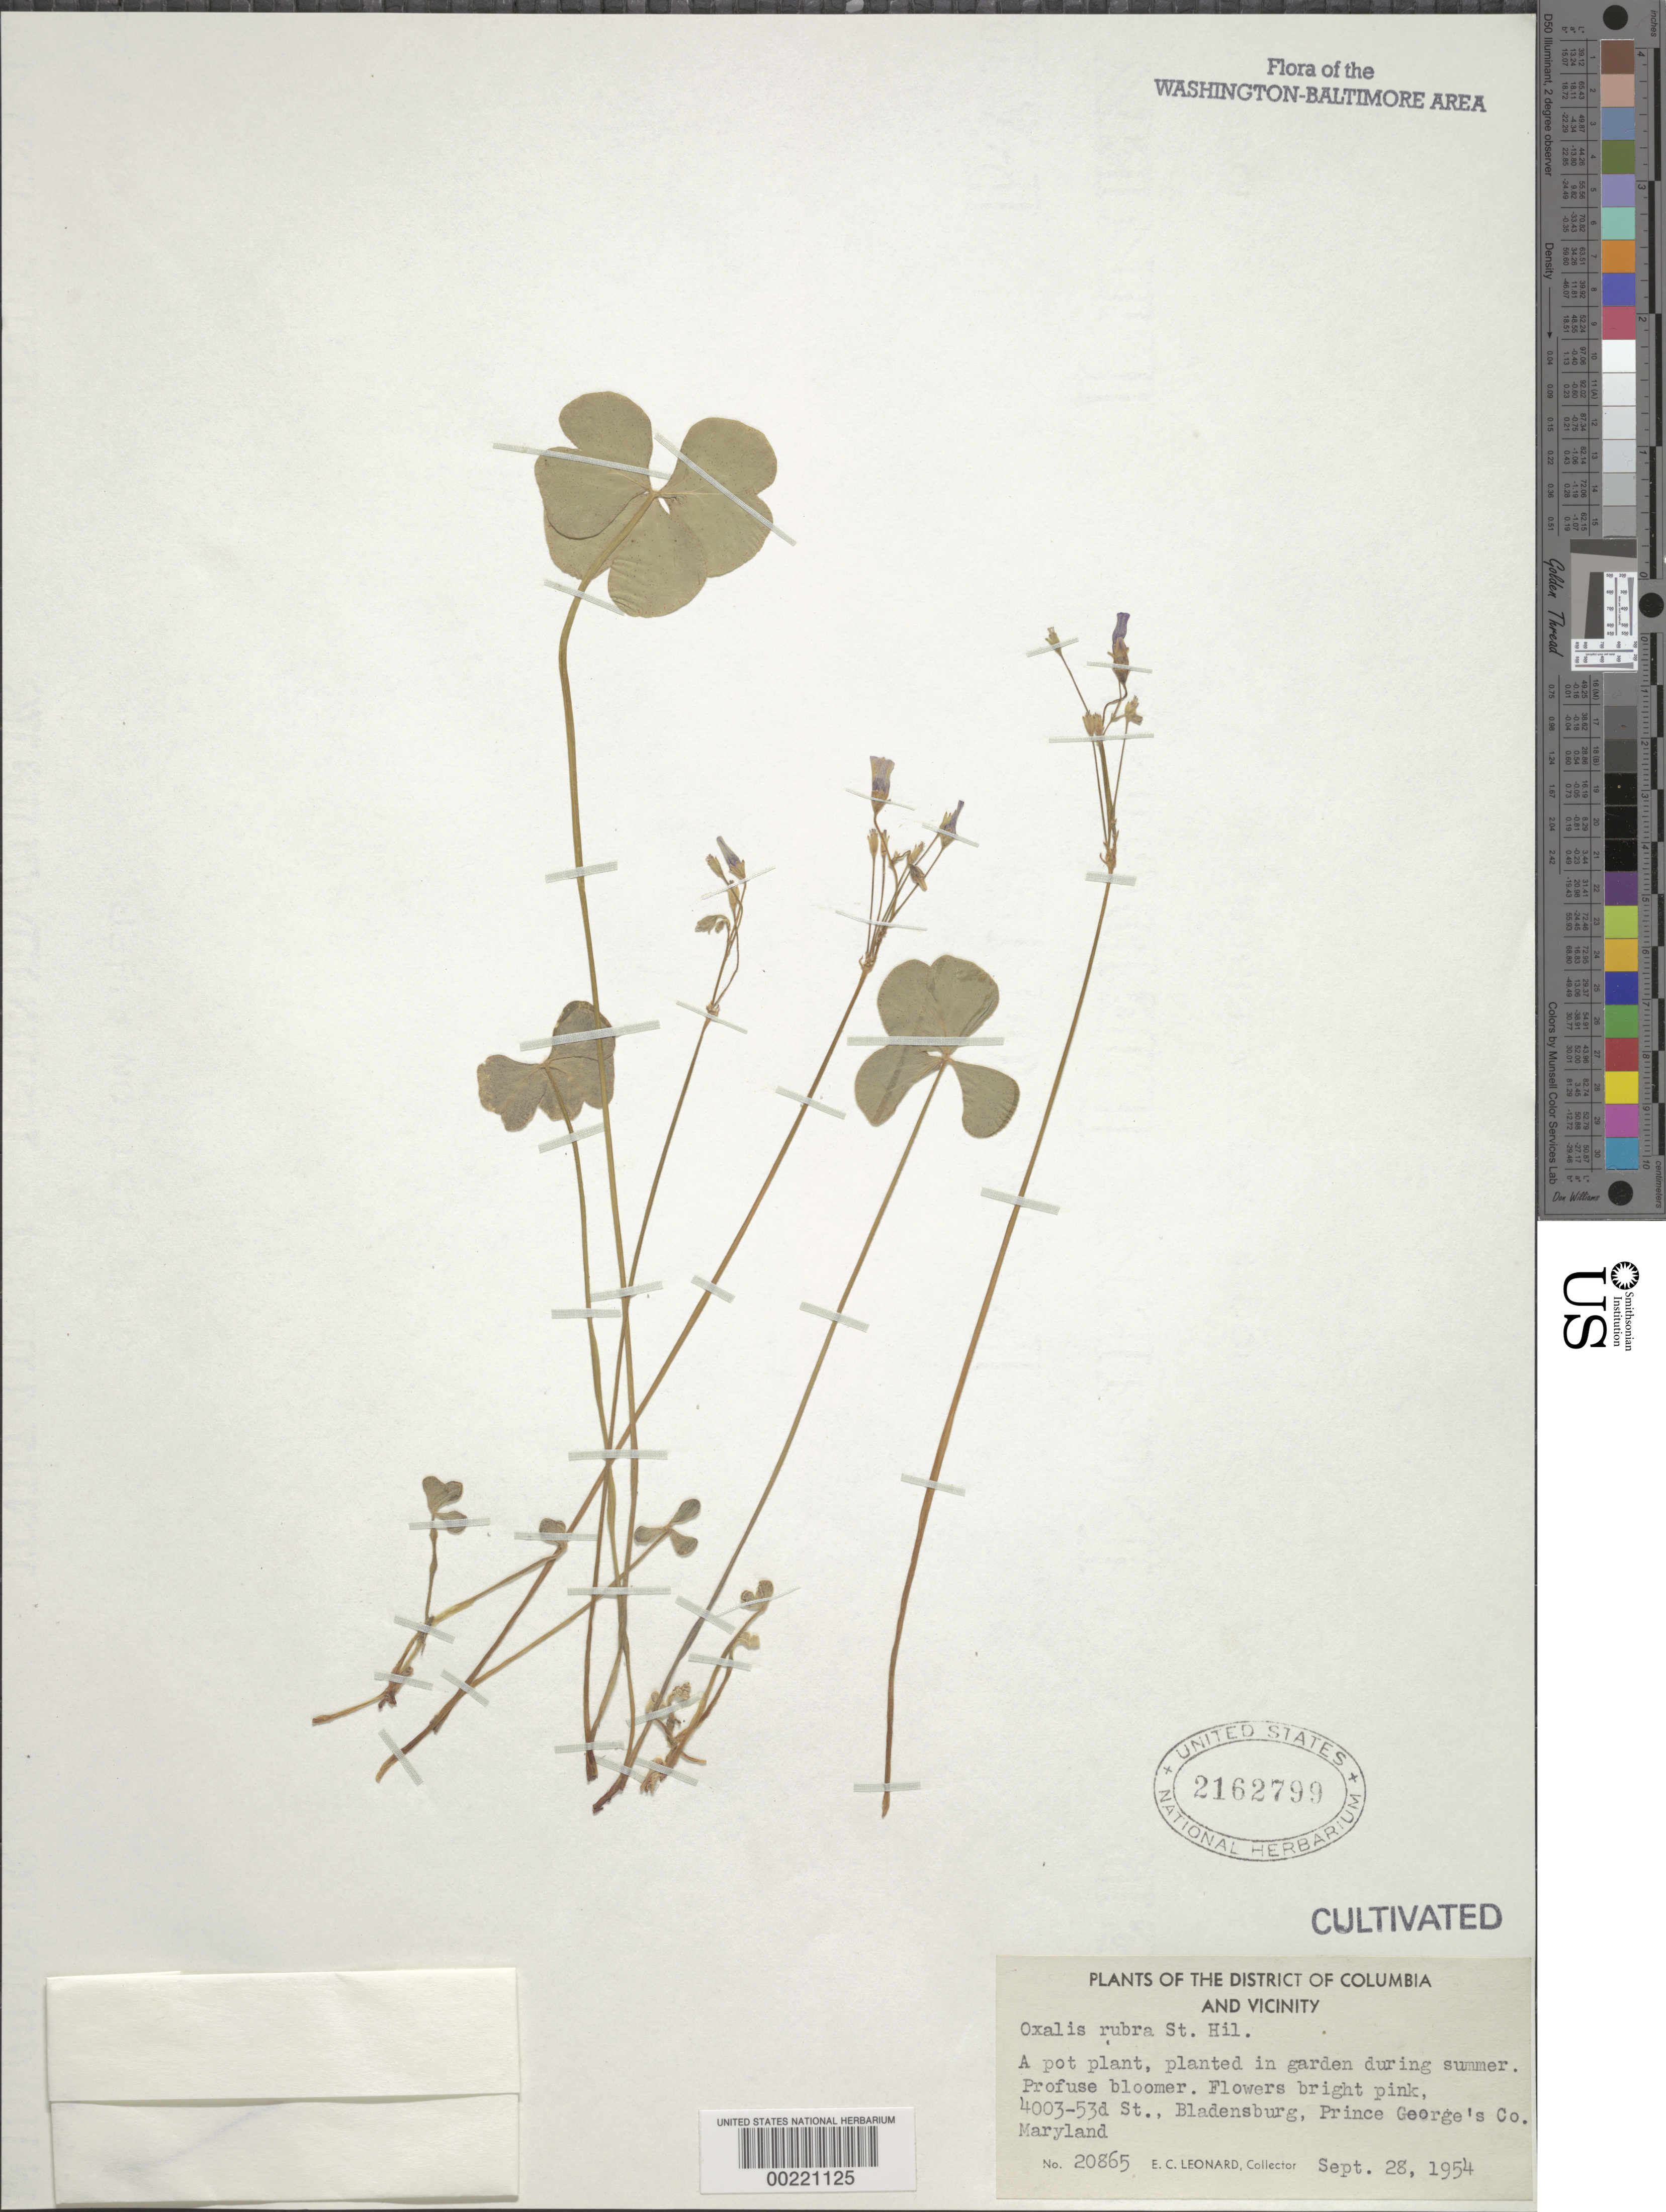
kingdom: Plantae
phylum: Tracheophyta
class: Magnoliopsida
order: Oxalidales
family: Oxalidaceae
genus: Oxalis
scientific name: Oxalis rubra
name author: A. St.-Hil.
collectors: E. C. Leonard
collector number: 20865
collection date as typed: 28 Sep 1954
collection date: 1954-09-28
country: United States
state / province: Maryland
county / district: Prince George's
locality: Bladensburg, 4003 53rd St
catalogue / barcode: US 2162799